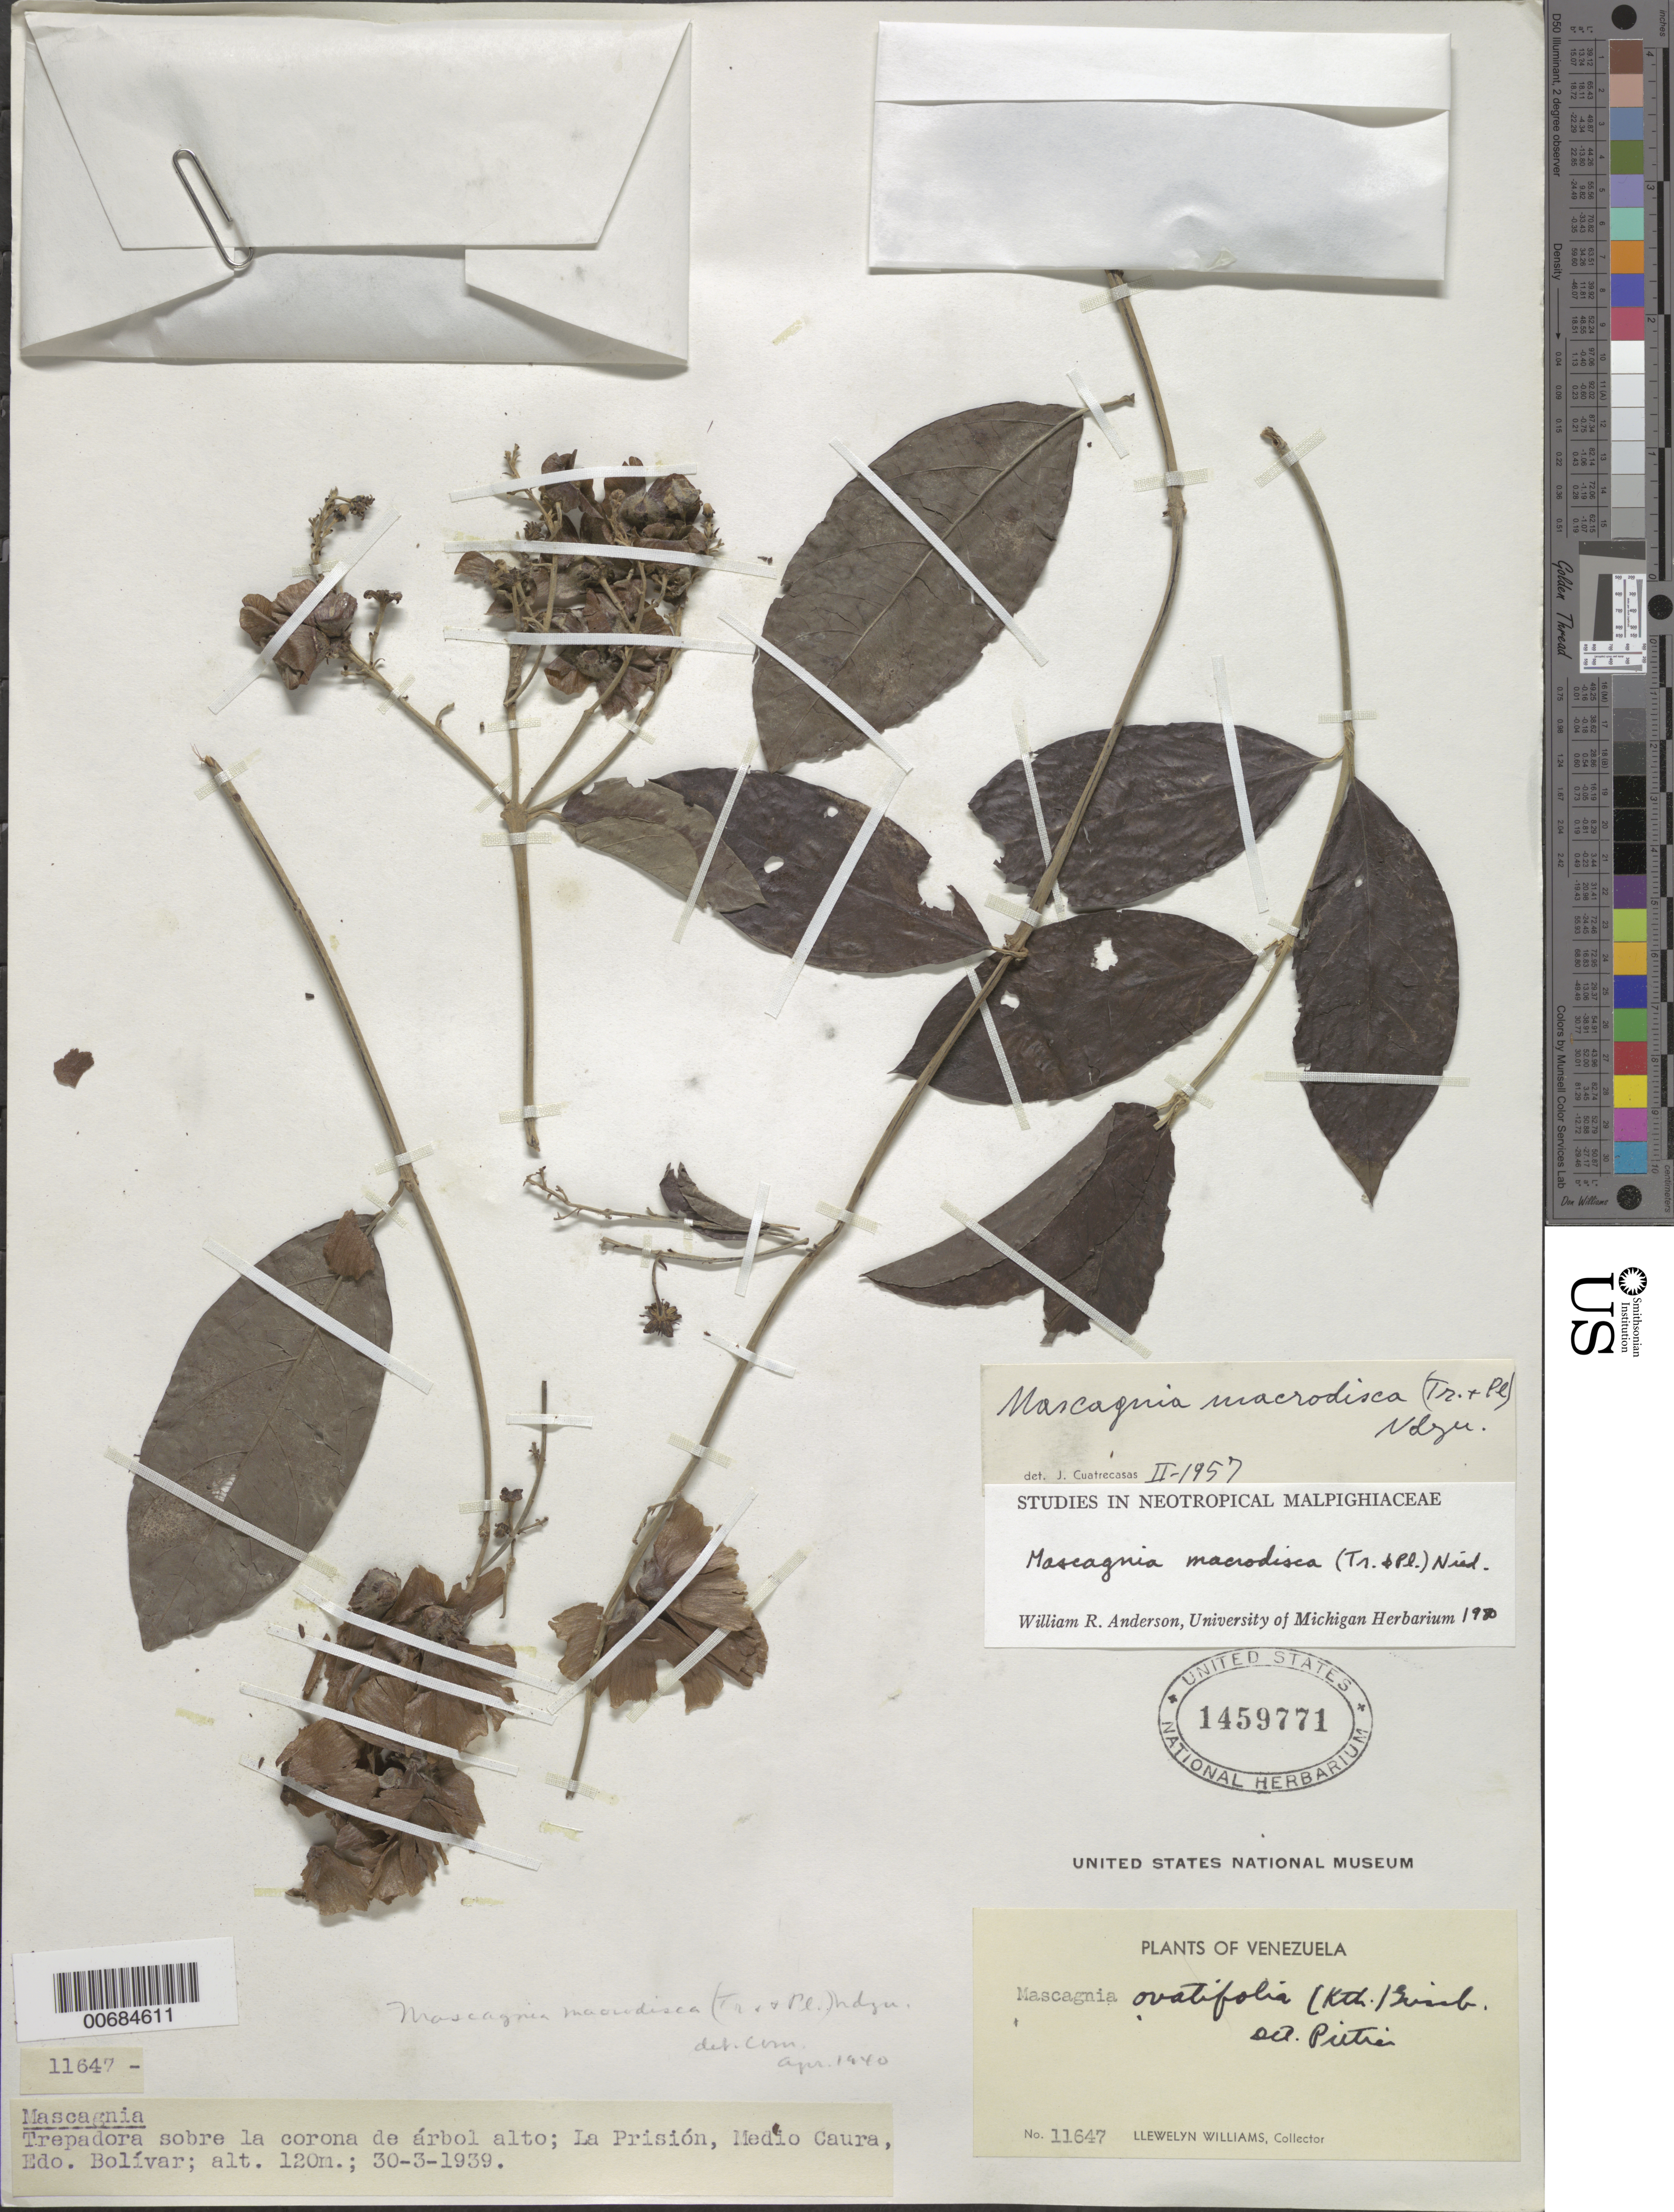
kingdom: Plantae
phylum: Tracheophyta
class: Magnoliopsida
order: Malpighiales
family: Malpighiaceae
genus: Mascagnia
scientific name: Mascagnia macrodisca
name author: (Triana & Planch.) Nied.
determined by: Anderson, W. R., (MICH), University of Michigan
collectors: Ll. Williams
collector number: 11647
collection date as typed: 30-Mar-39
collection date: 1939-03-30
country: Venezuela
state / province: Bolívar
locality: La Prisión, Medio Caura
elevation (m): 120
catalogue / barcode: US 1459771